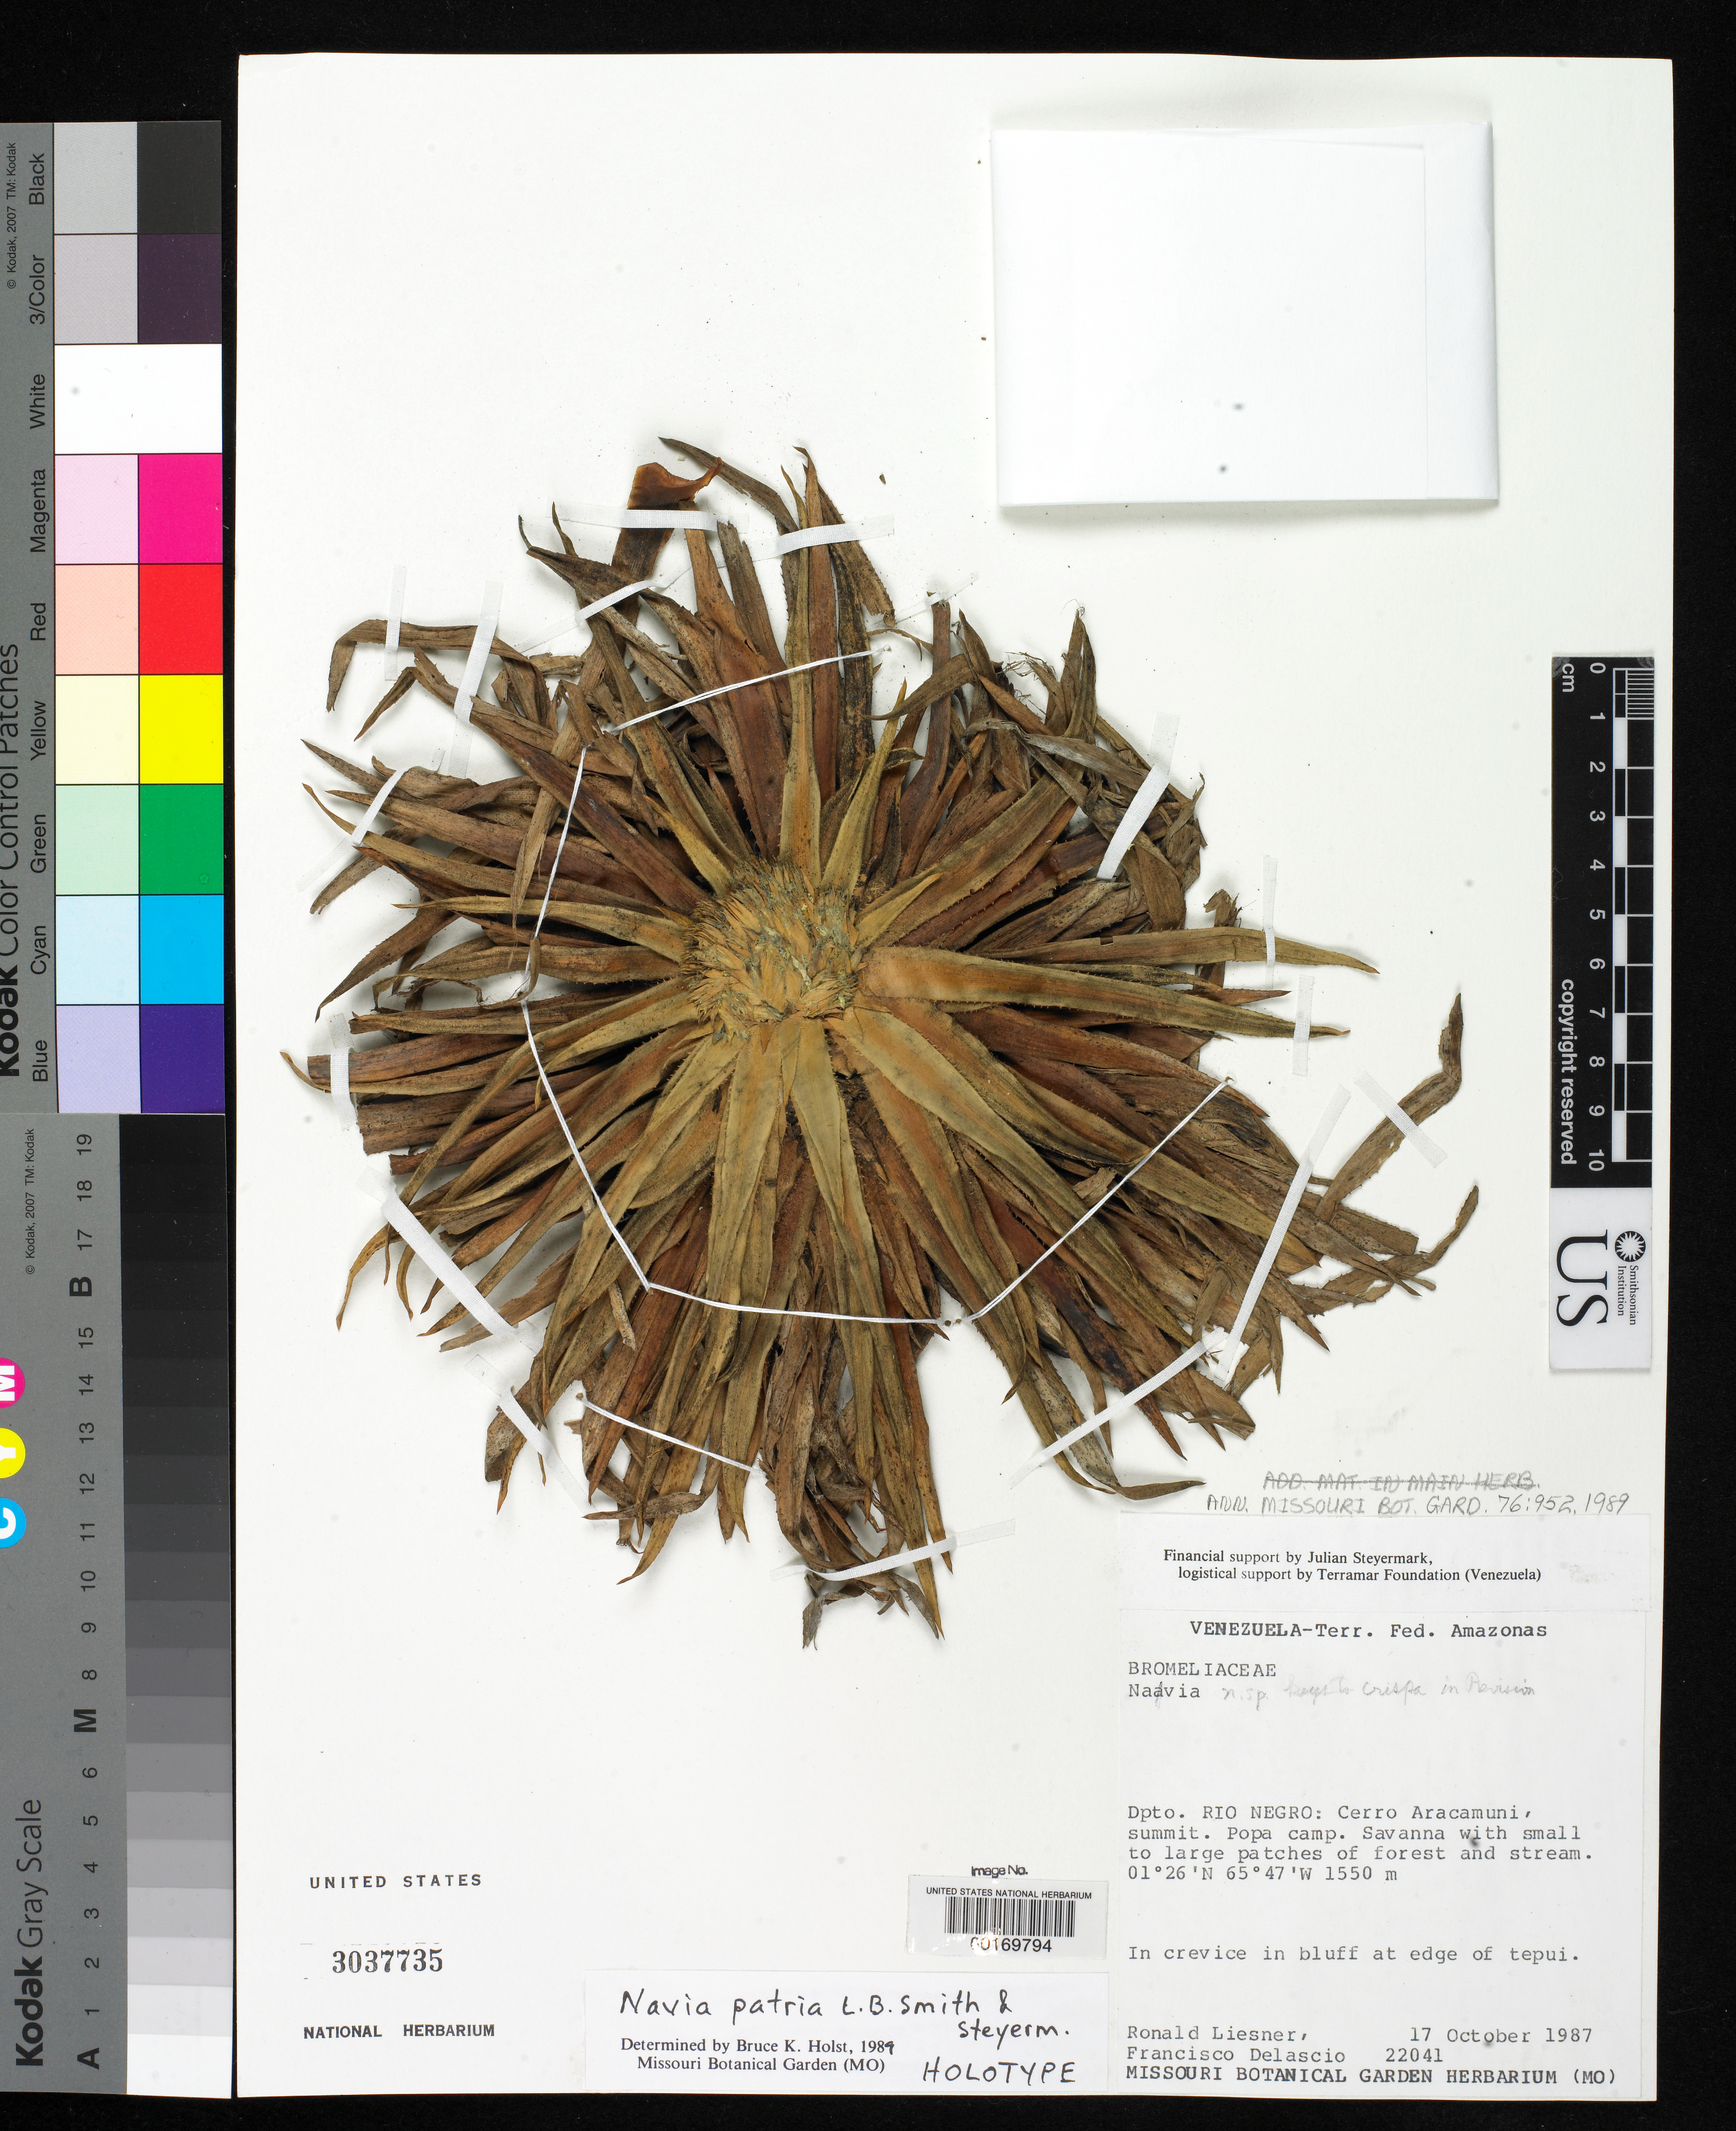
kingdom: Plantae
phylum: Tracheophyta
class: Liliopsida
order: Poales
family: Bromeliaceae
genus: Navia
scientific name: Navia patria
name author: L.B. Sm. & Steyerm.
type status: Holotype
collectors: R. L. Liesner & F. Delascio C.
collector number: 22041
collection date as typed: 17 Oct 1987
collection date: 1987-10-17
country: Venezuela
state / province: Amazonas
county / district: Rio Negro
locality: Summit of Cerro Aracamuni, Popa camp.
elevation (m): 1550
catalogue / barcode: US 3037735